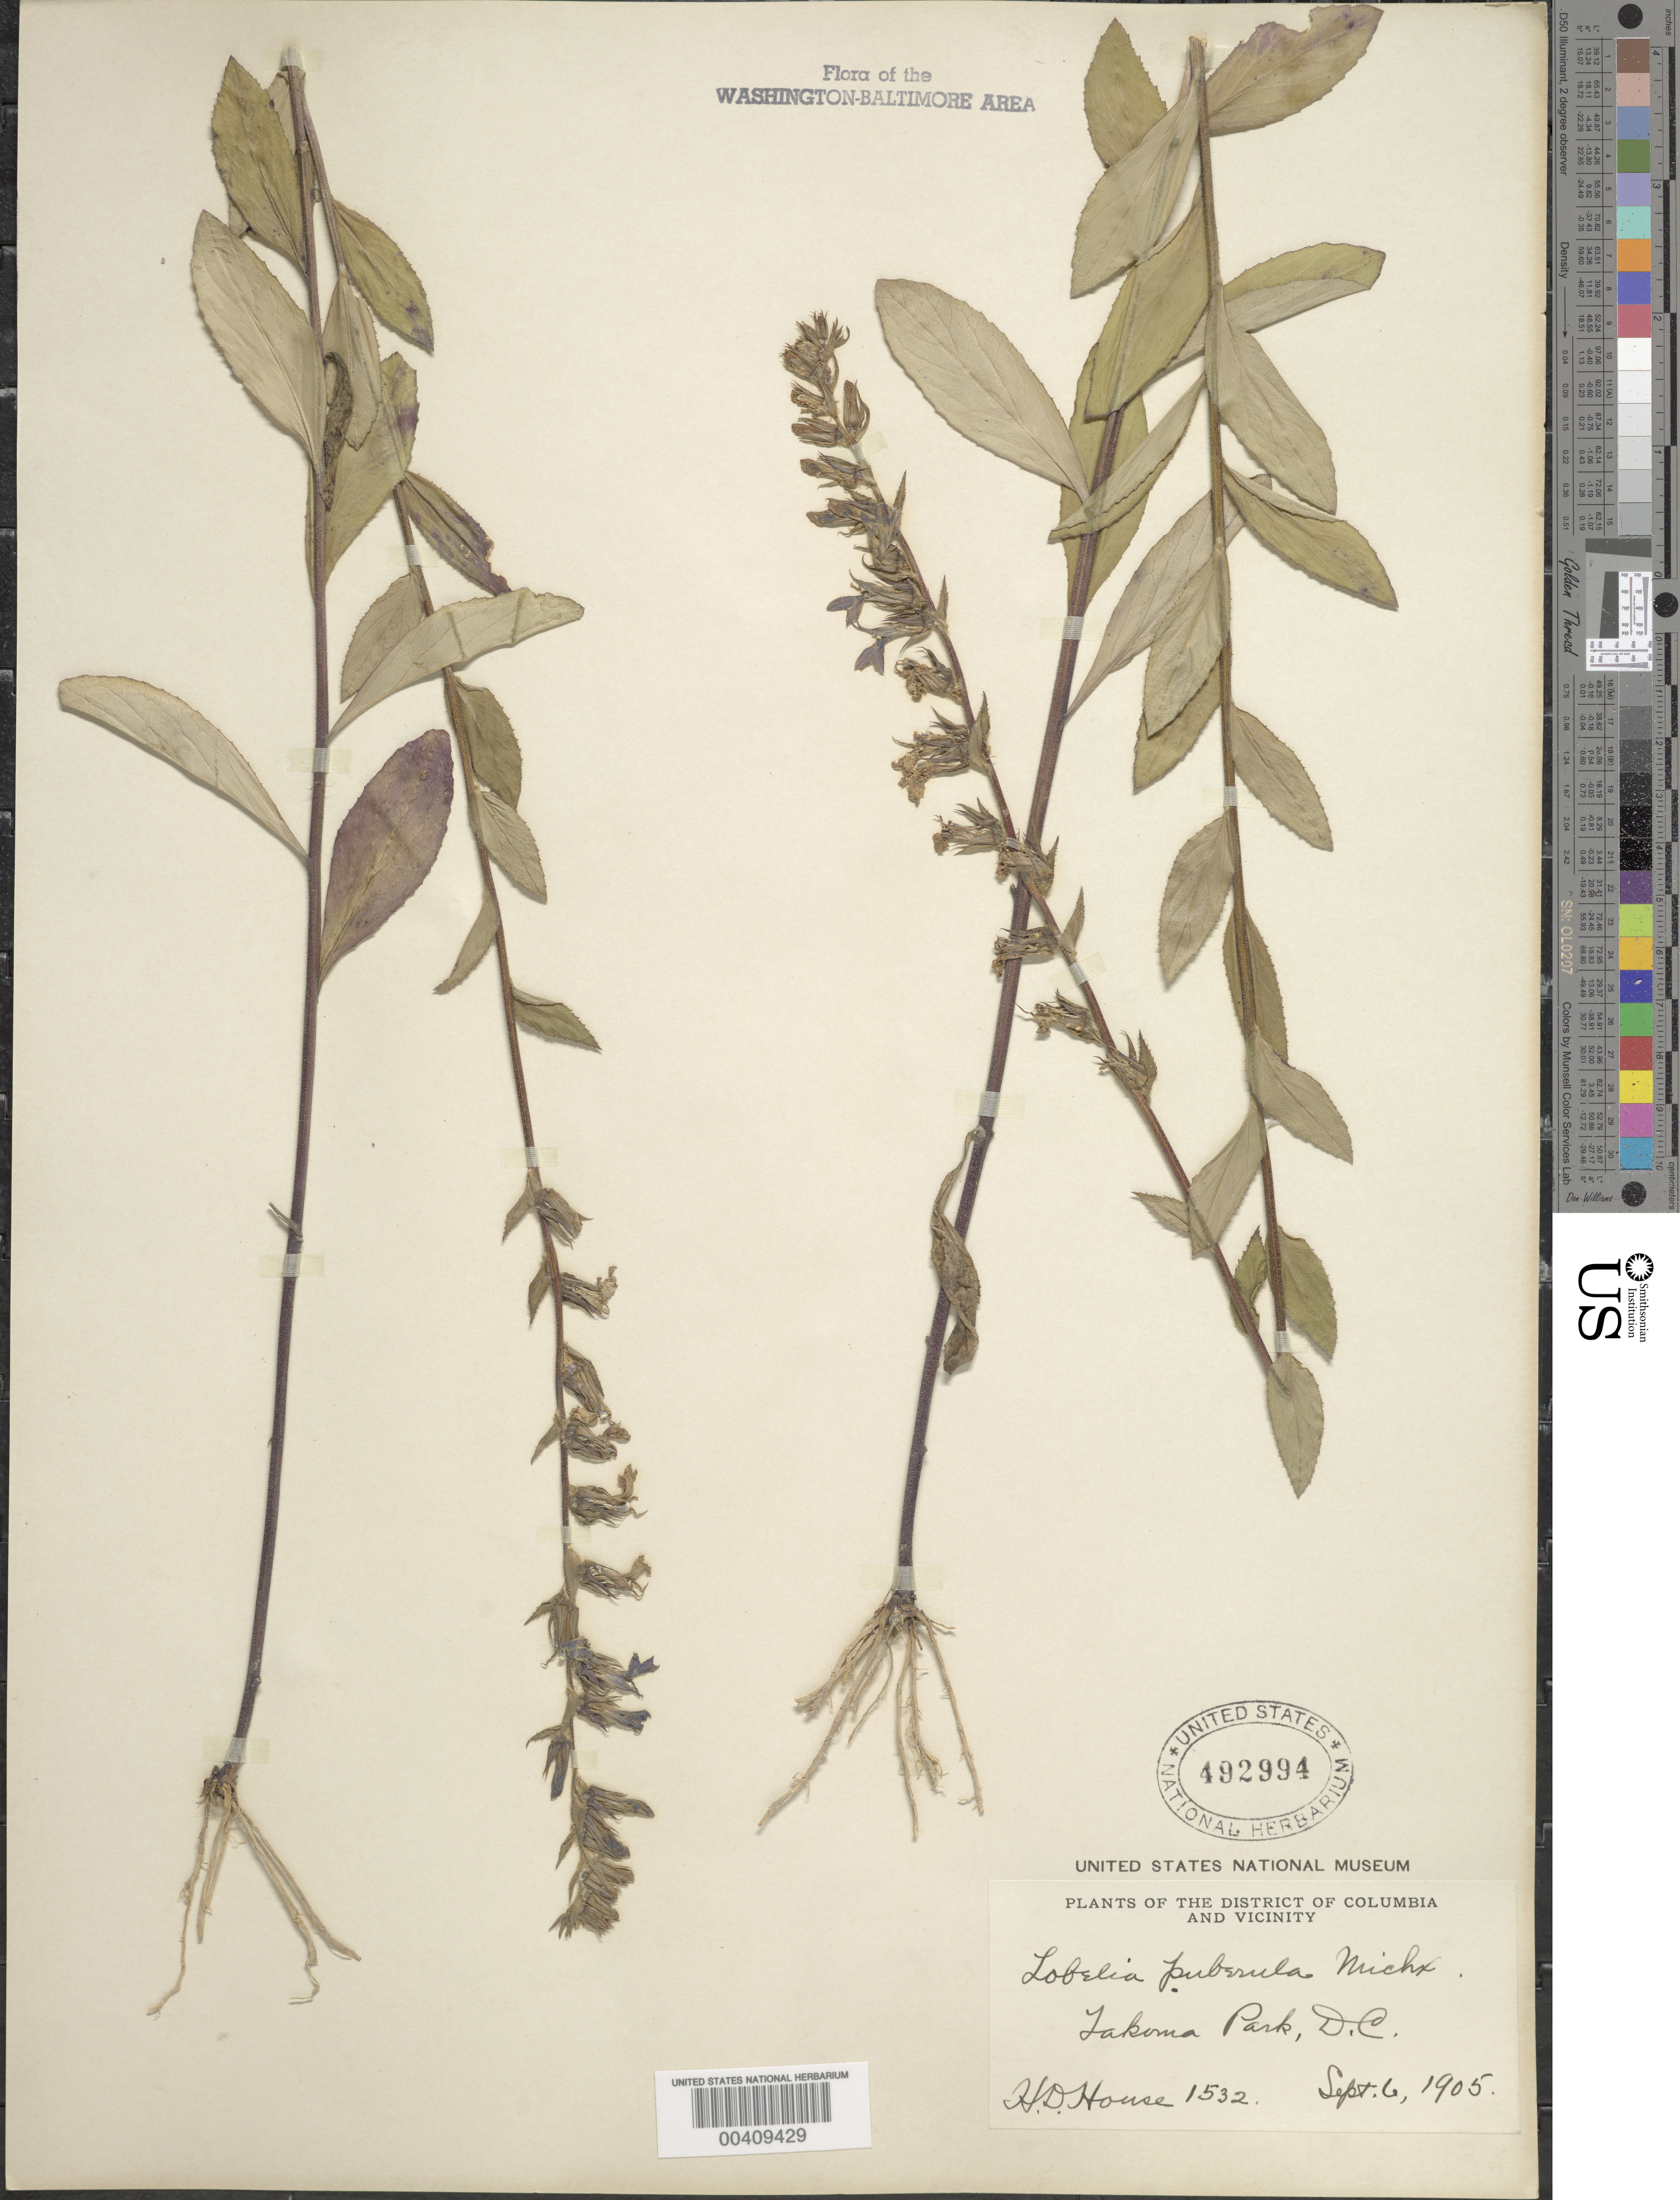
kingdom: Plantae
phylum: Tracheophyta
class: Magnoliopsida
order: Asterales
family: Campanulaceae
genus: Lobelia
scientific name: Lobelia puberula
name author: Michx.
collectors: H. D. House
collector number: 1532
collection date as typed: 06 Sep 1905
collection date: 1905-09-06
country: United States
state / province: District of Columbia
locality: Takoma Park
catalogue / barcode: US 492994